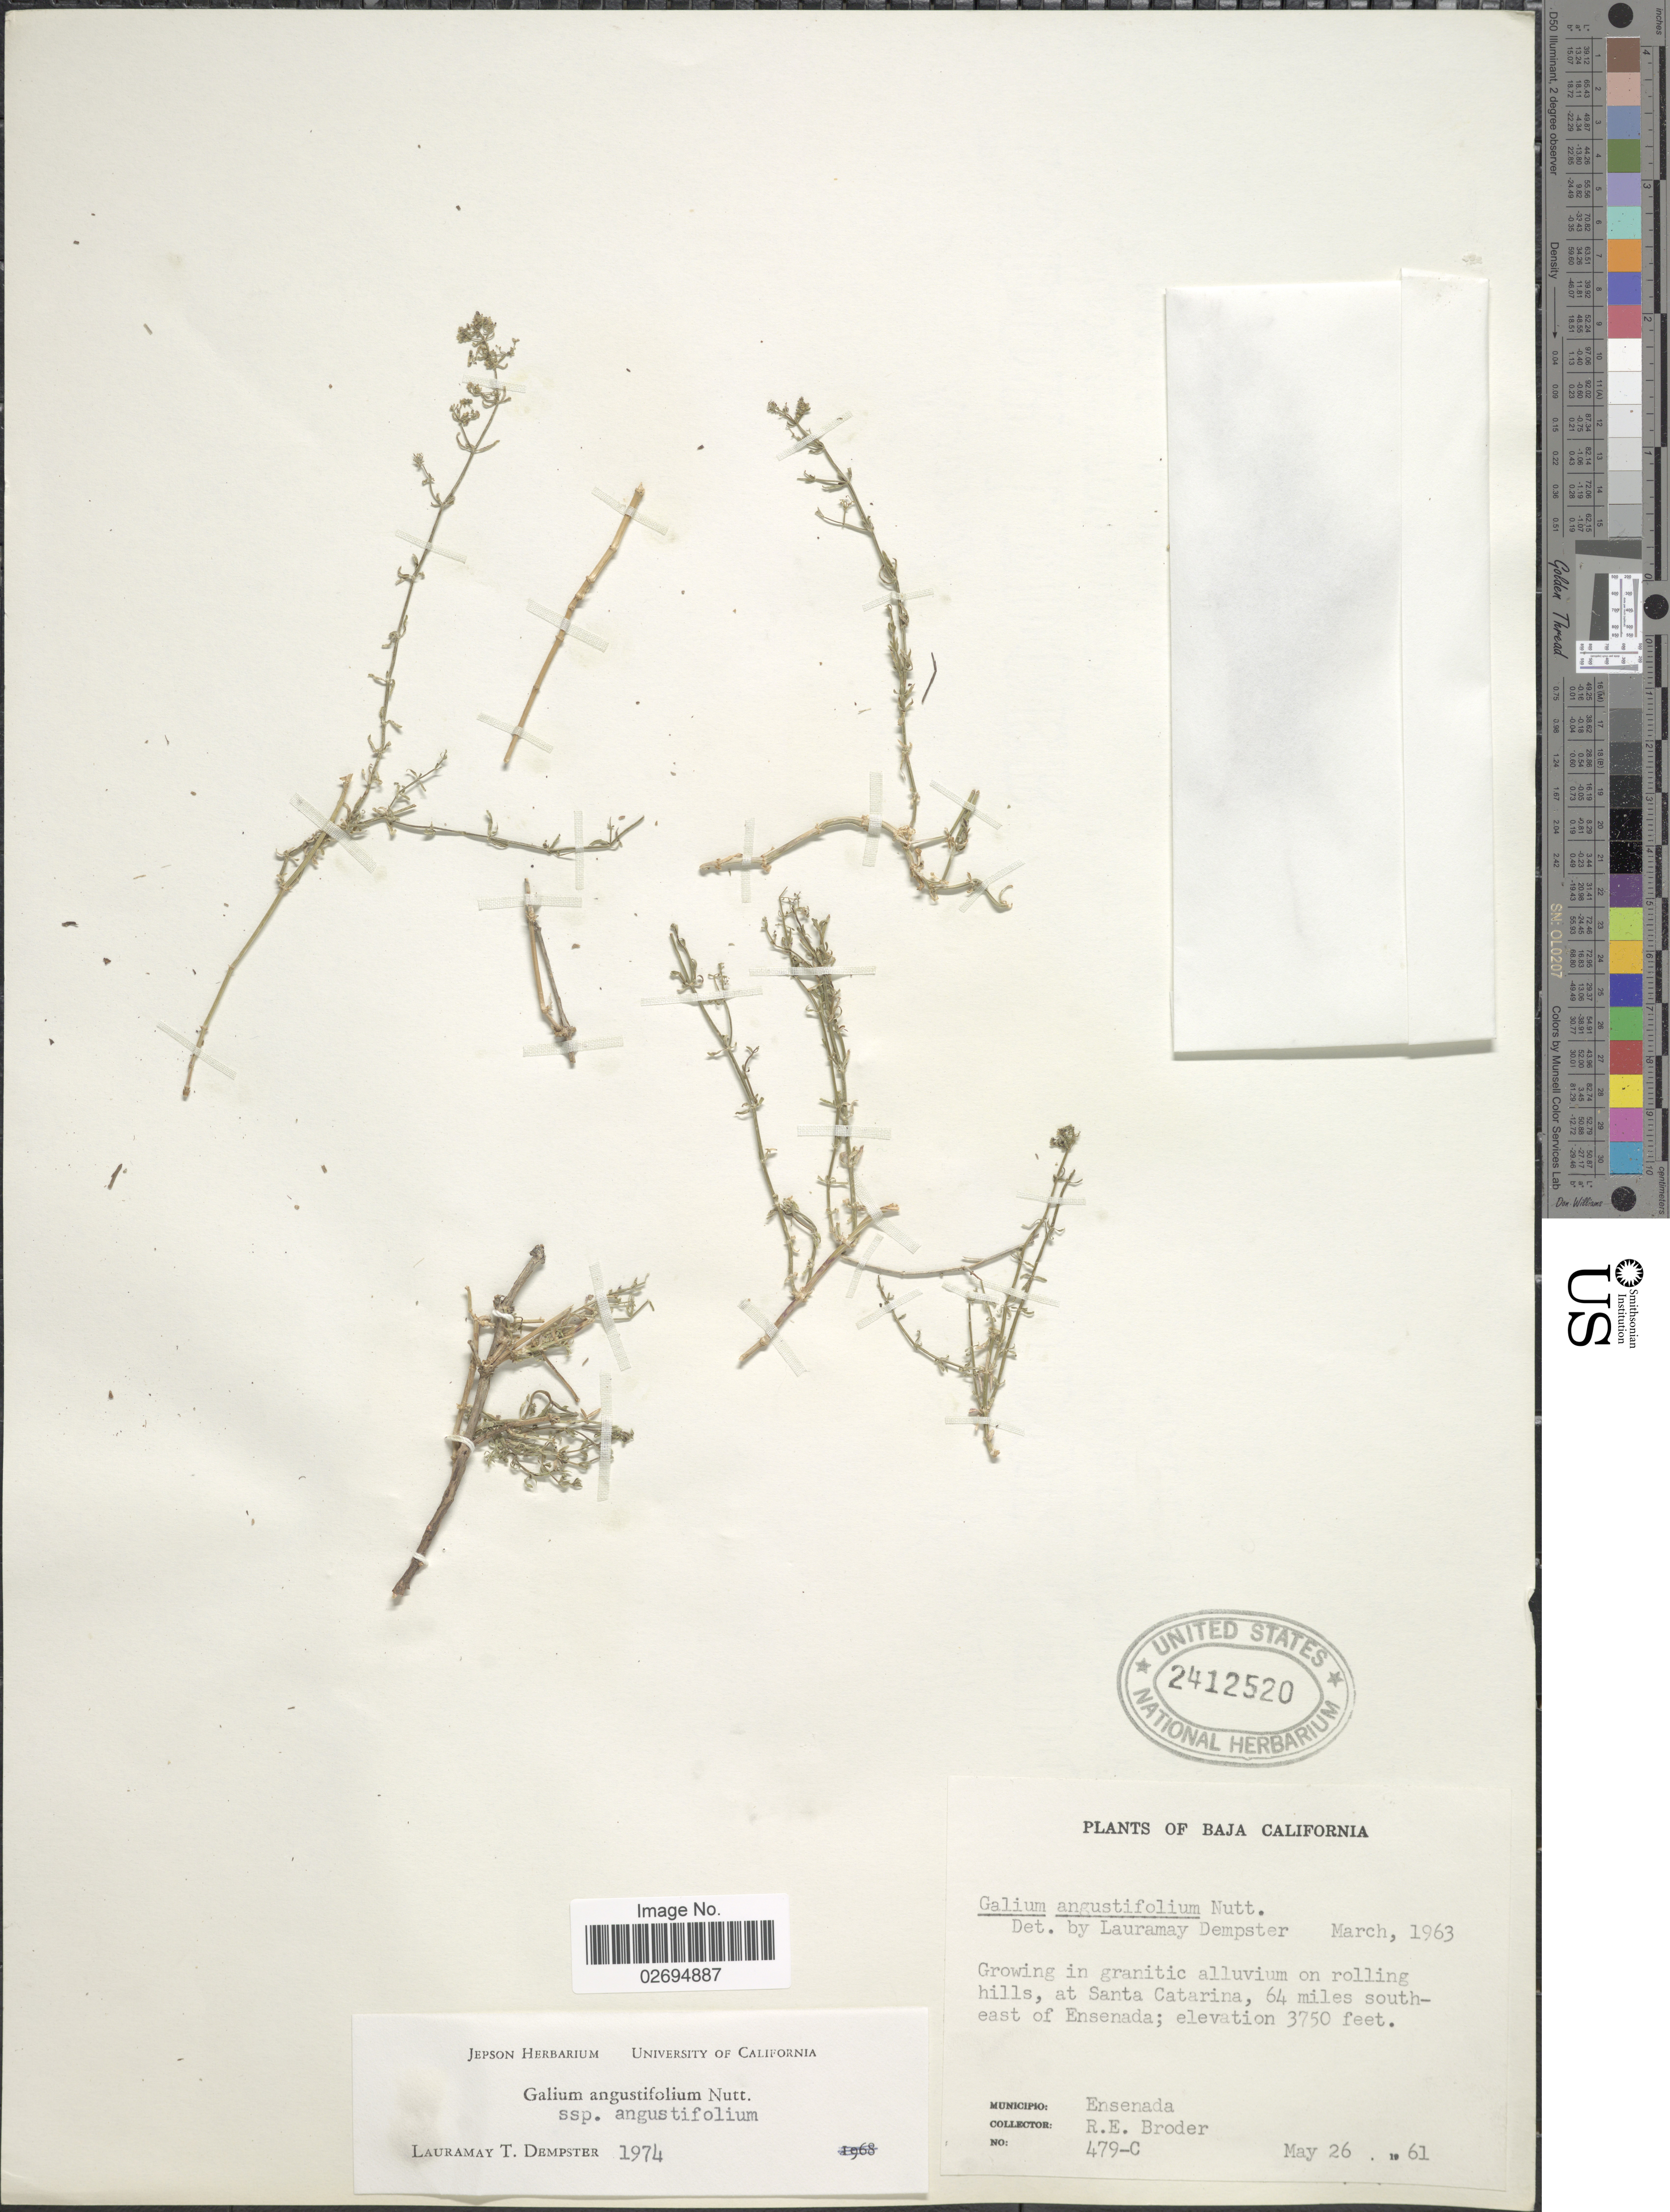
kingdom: Plantae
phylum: Tracheophyta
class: Magnoliopsida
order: Gentianales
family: Rubiaceae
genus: Galium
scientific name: Galium angustifolium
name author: Nutt.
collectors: R. Broder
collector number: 479-C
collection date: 1961-05-26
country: Mexico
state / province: Baja California Norte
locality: Growing in granitic alluvium on rolling hills, at Santa Catarina, 64 miles southeast of Ensenada, Municipio: Ensenada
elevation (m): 1143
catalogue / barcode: US 2412520